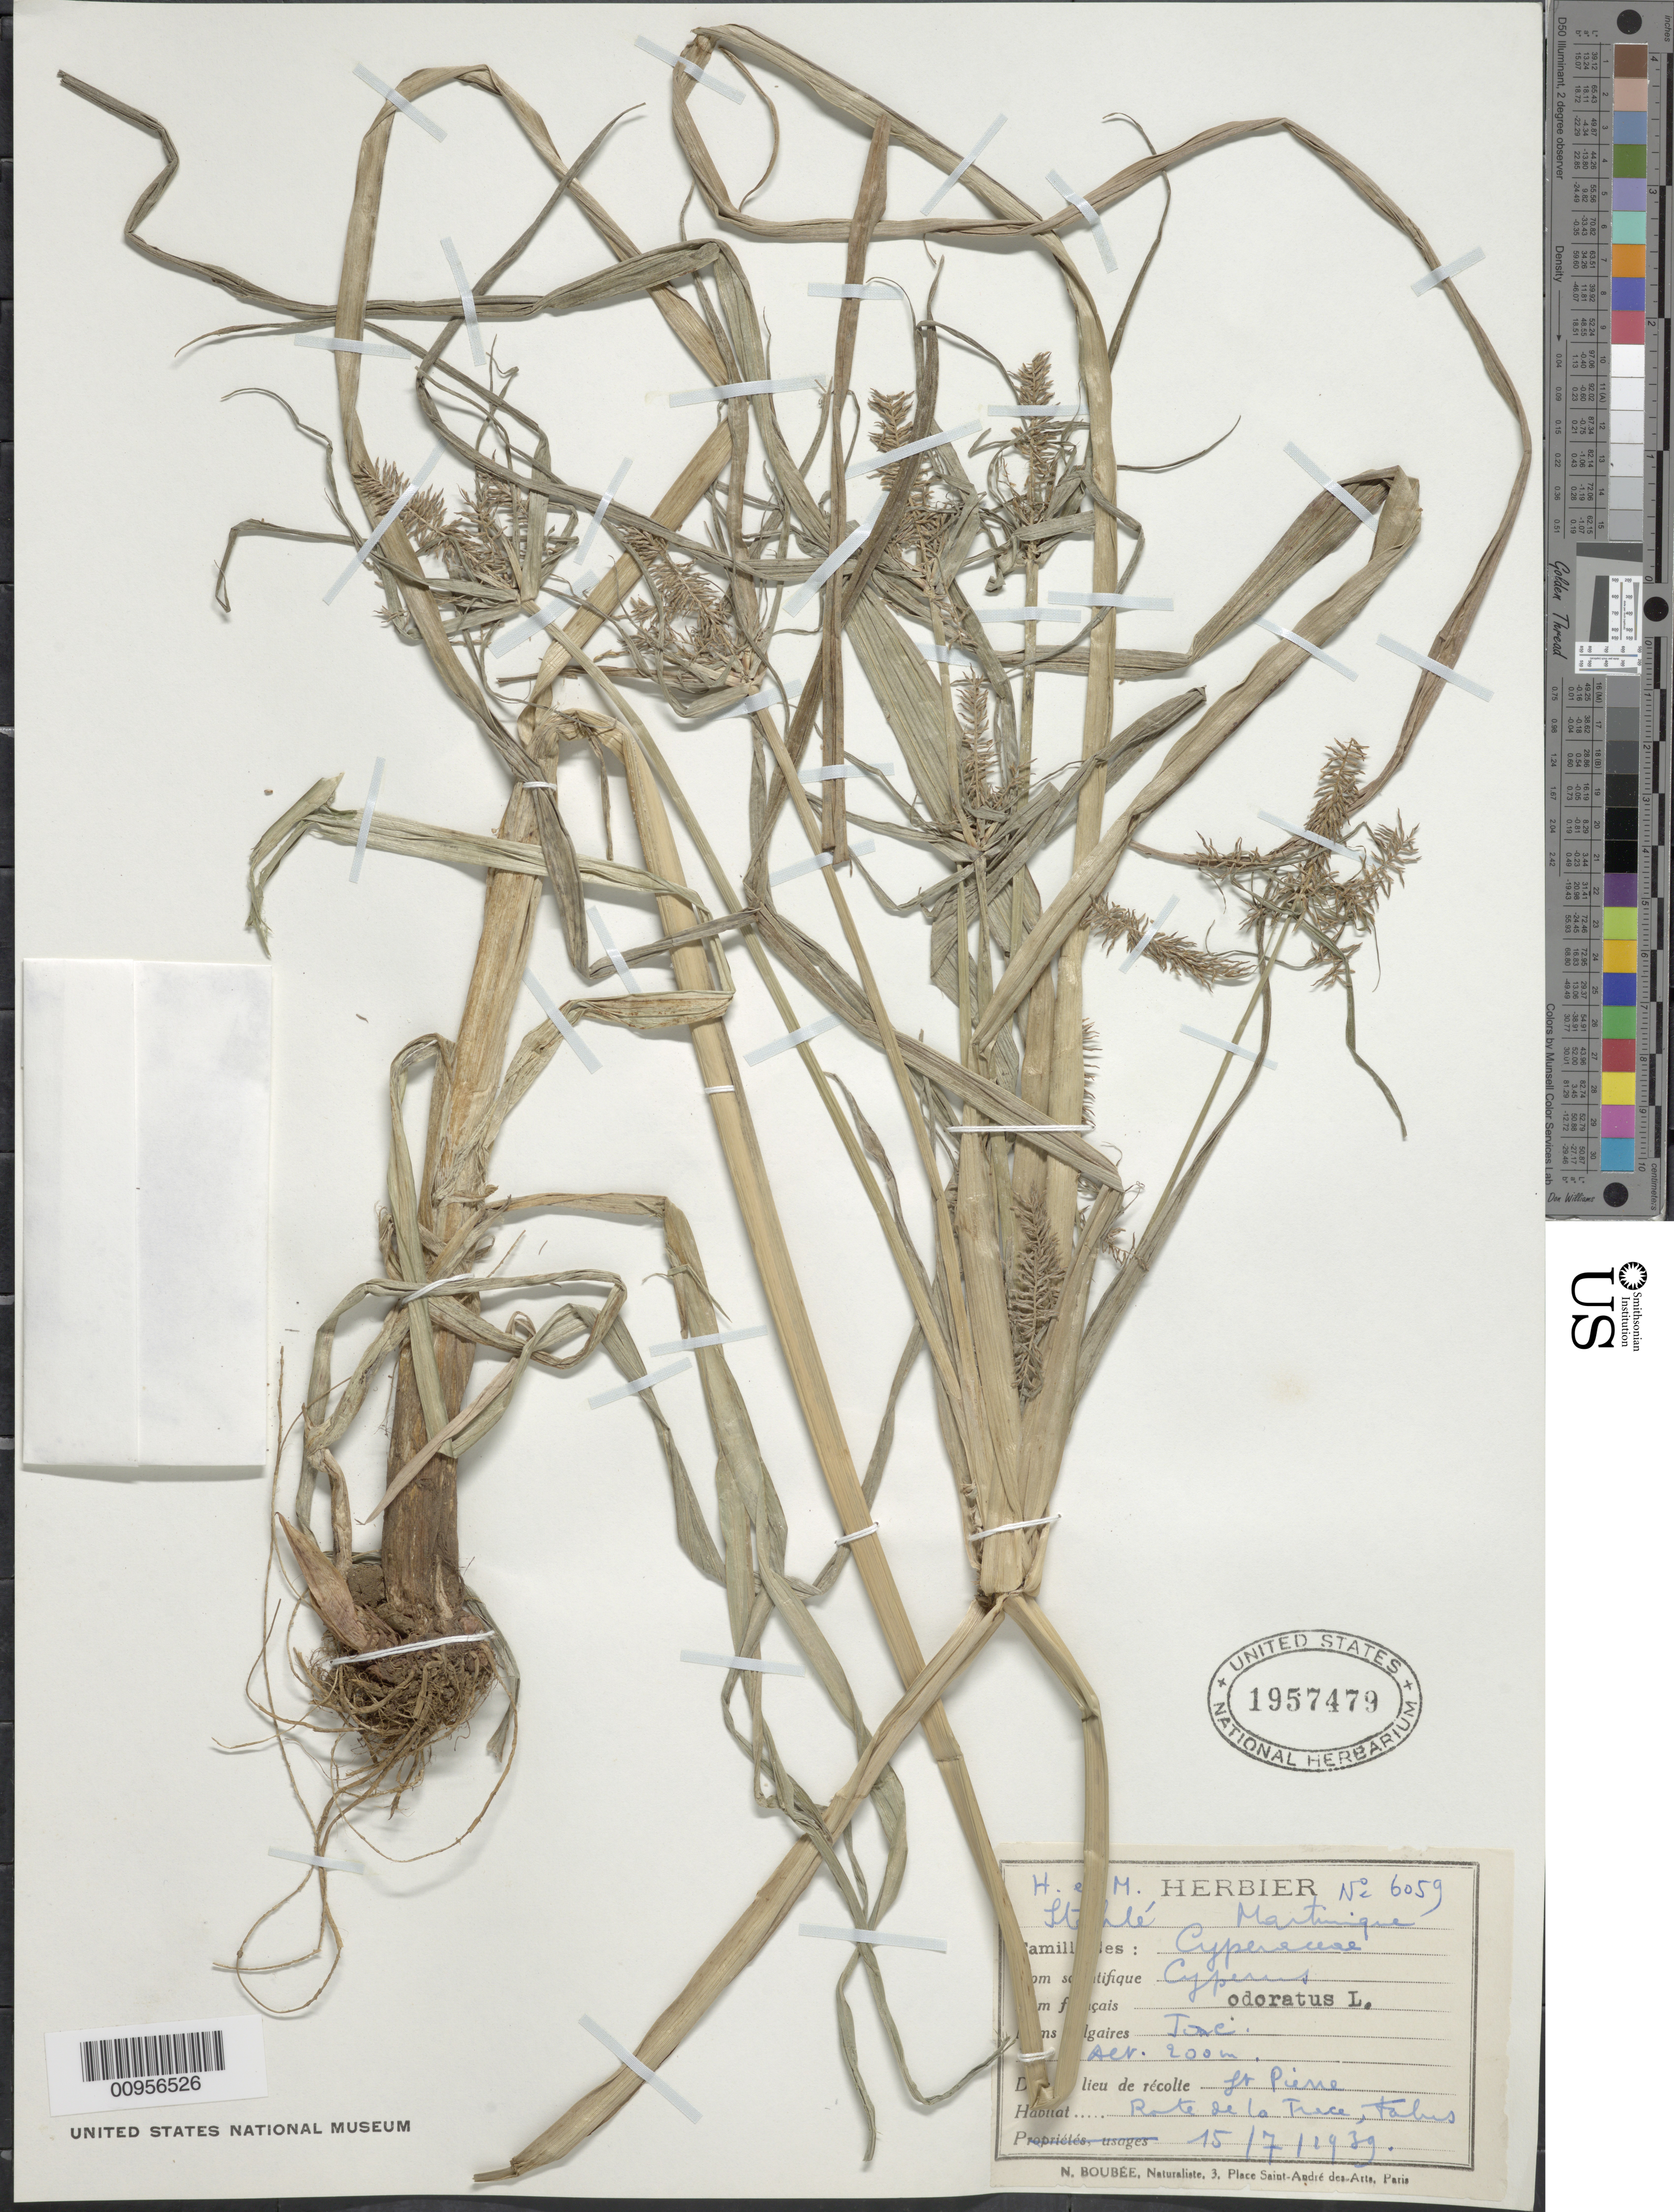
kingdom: Plantae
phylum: Tracheophyta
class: Liliopsida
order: Poales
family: Cyperaceae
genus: Cyperus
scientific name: Cyperus odoratus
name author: L.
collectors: H. Stehlé & M. Stehlé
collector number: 6059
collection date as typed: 15 Jul 1939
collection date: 1939-07-15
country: Martinique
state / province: Saint-Pierre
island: Martinique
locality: St. Pierre, Rout de la Trace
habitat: Talus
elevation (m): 200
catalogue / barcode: US 1957479